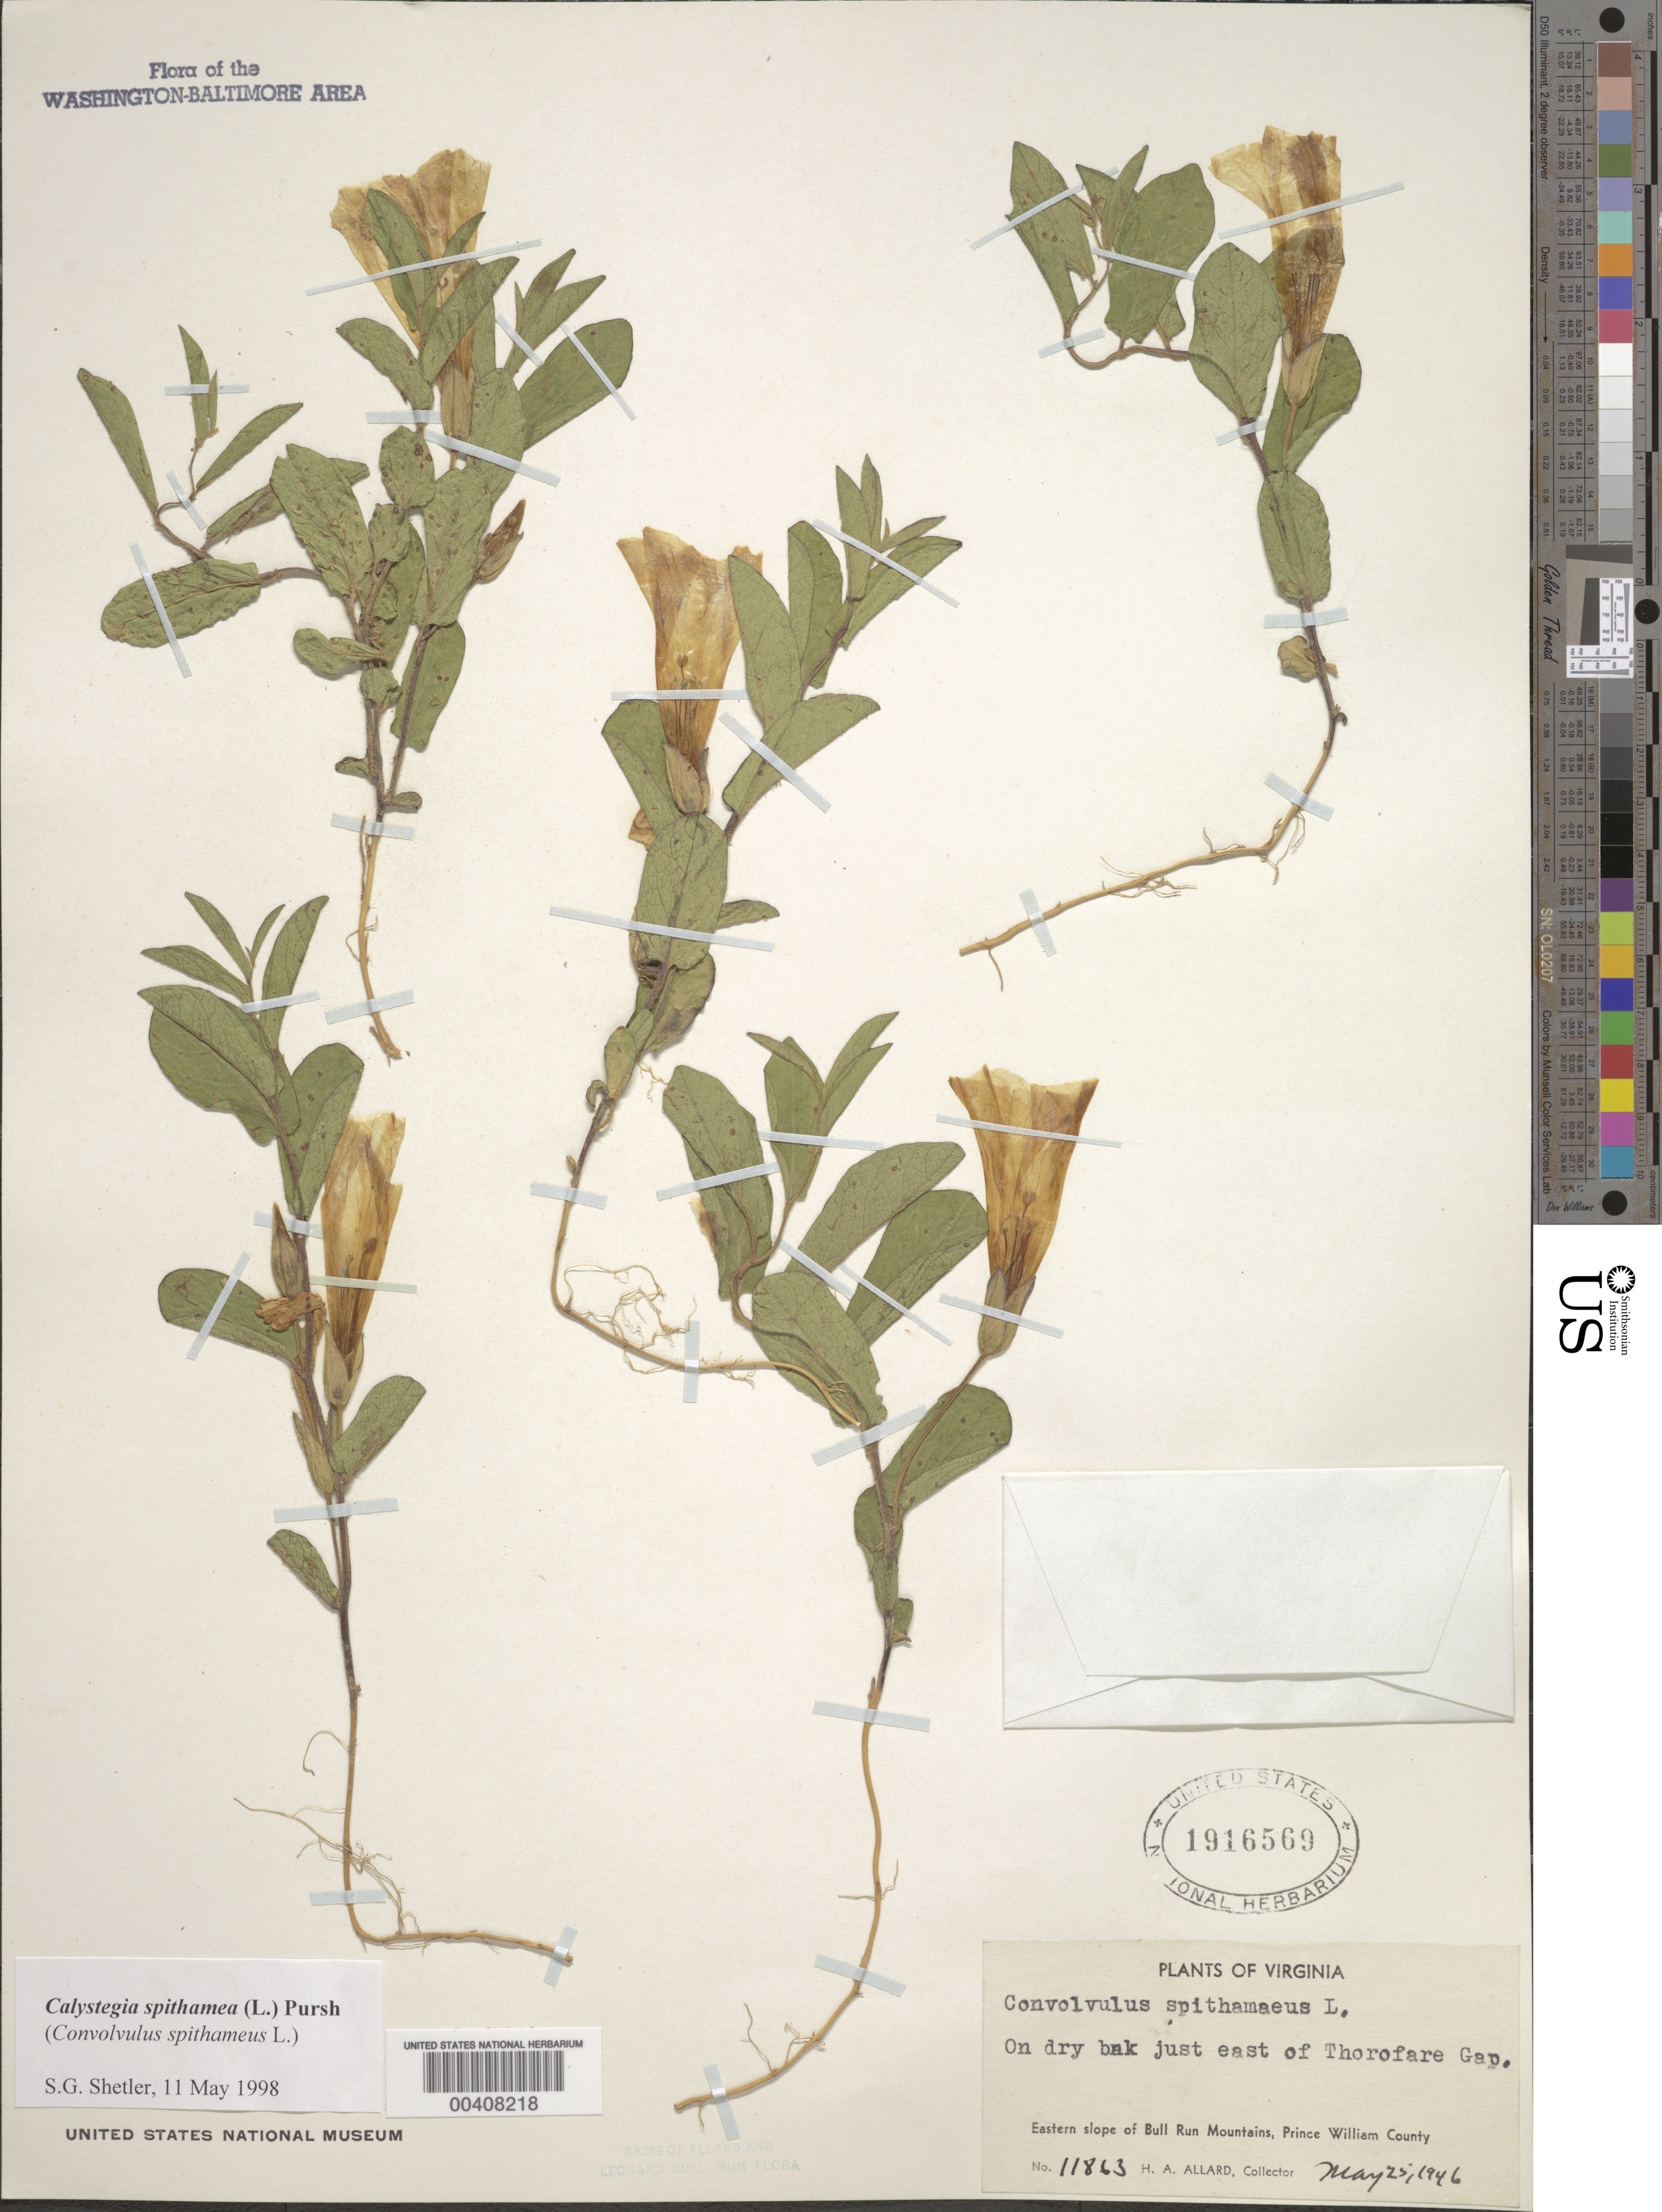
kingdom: Plantae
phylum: Tracheophyta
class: Magnoliopsida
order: Solanales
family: Convolvulaceae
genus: Calystegia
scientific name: Calystegia spithamaea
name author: (L.) Pursh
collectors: H. A. Allard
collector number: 11863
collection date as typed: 25 May 1946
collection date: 1946-05-25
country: United States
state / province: Virginia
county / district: Prince William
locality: Just E of Thorofare Gap, eastern slope of Bull Run Mountains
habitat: Dry bank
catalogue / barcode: US 1916569